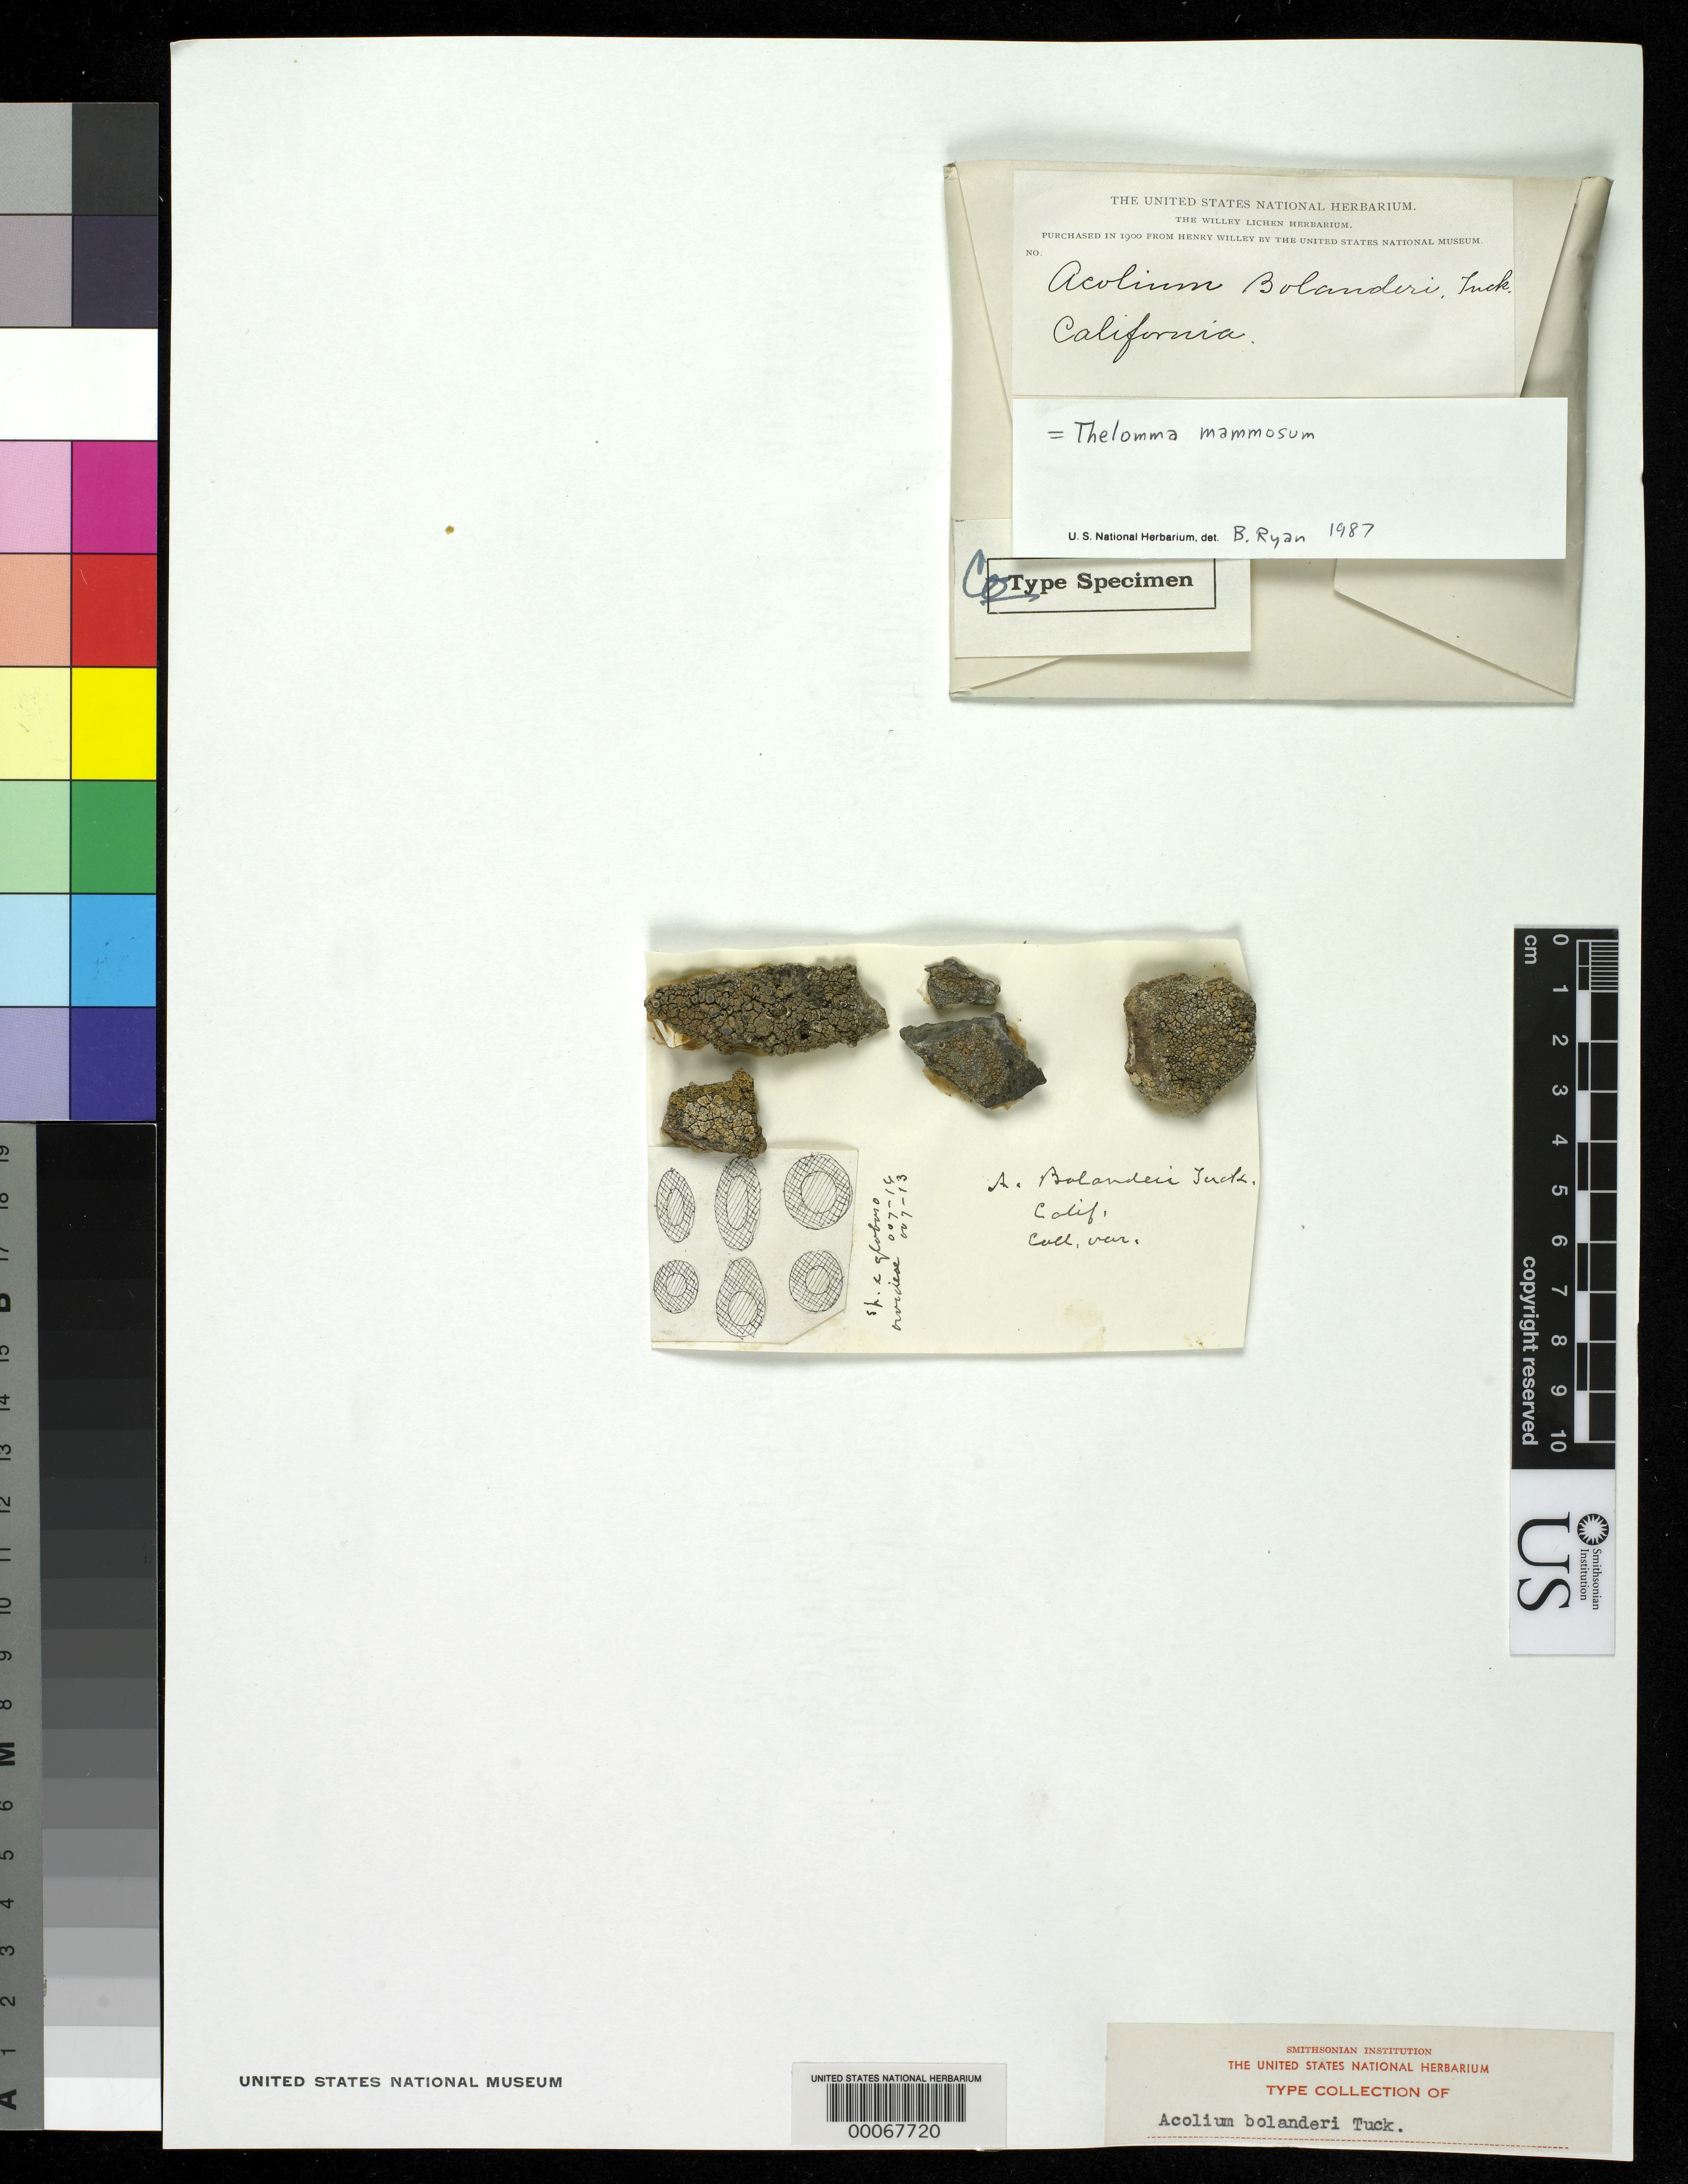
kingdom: Fungi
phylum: Ascomycota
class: Lecanoromycetes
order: Caliciales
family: Caliciaceae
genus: Acolium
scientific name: Acolium bolanderi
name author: Tuck.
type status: Isotype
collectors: H. Bolander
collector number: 56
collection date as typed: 1864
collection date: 1864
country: United States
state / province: California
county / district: Alameda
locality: Oakland Hills.